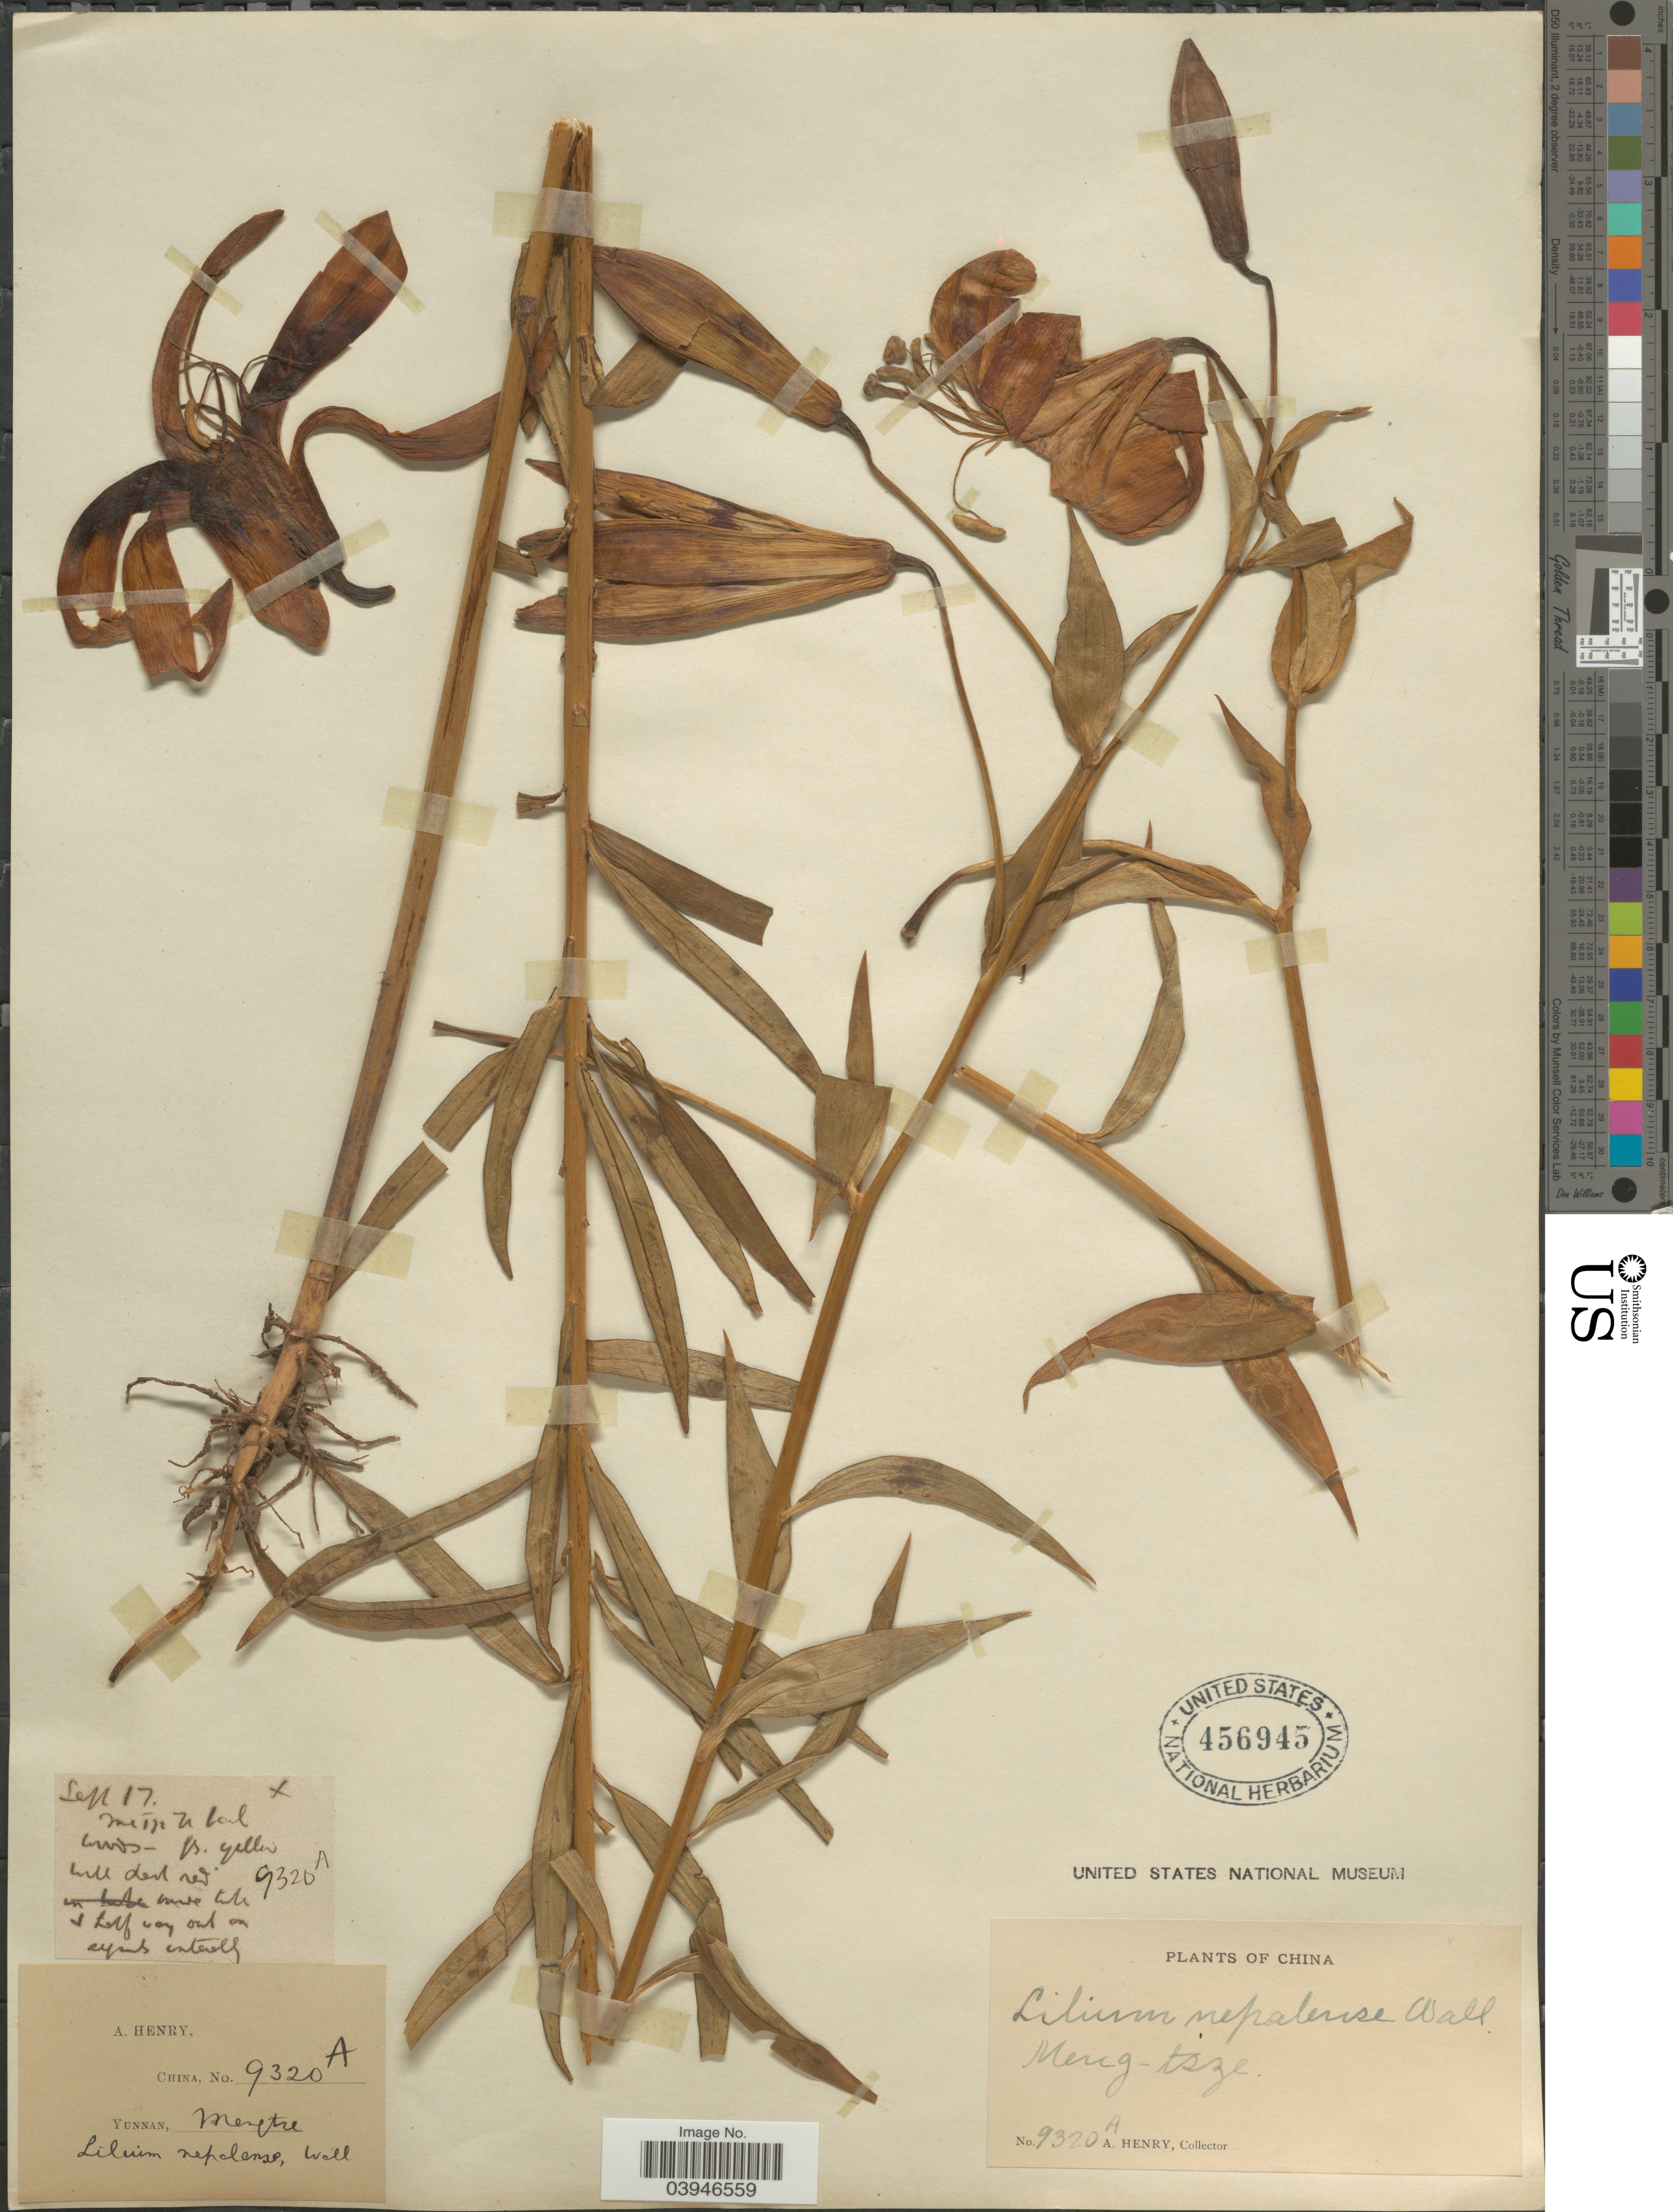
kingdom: Plantae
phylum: Tracheophyta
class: Liliopsida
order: Liliales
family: Liliaceae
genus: Lilium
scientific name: Lilium nepalense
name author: D. Don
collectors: A. Henry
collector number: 9320 A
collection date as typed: Transcribed d/m/y: /9/17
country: China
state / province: Yunnan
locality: Meng-tsze.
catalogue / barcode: US 456945